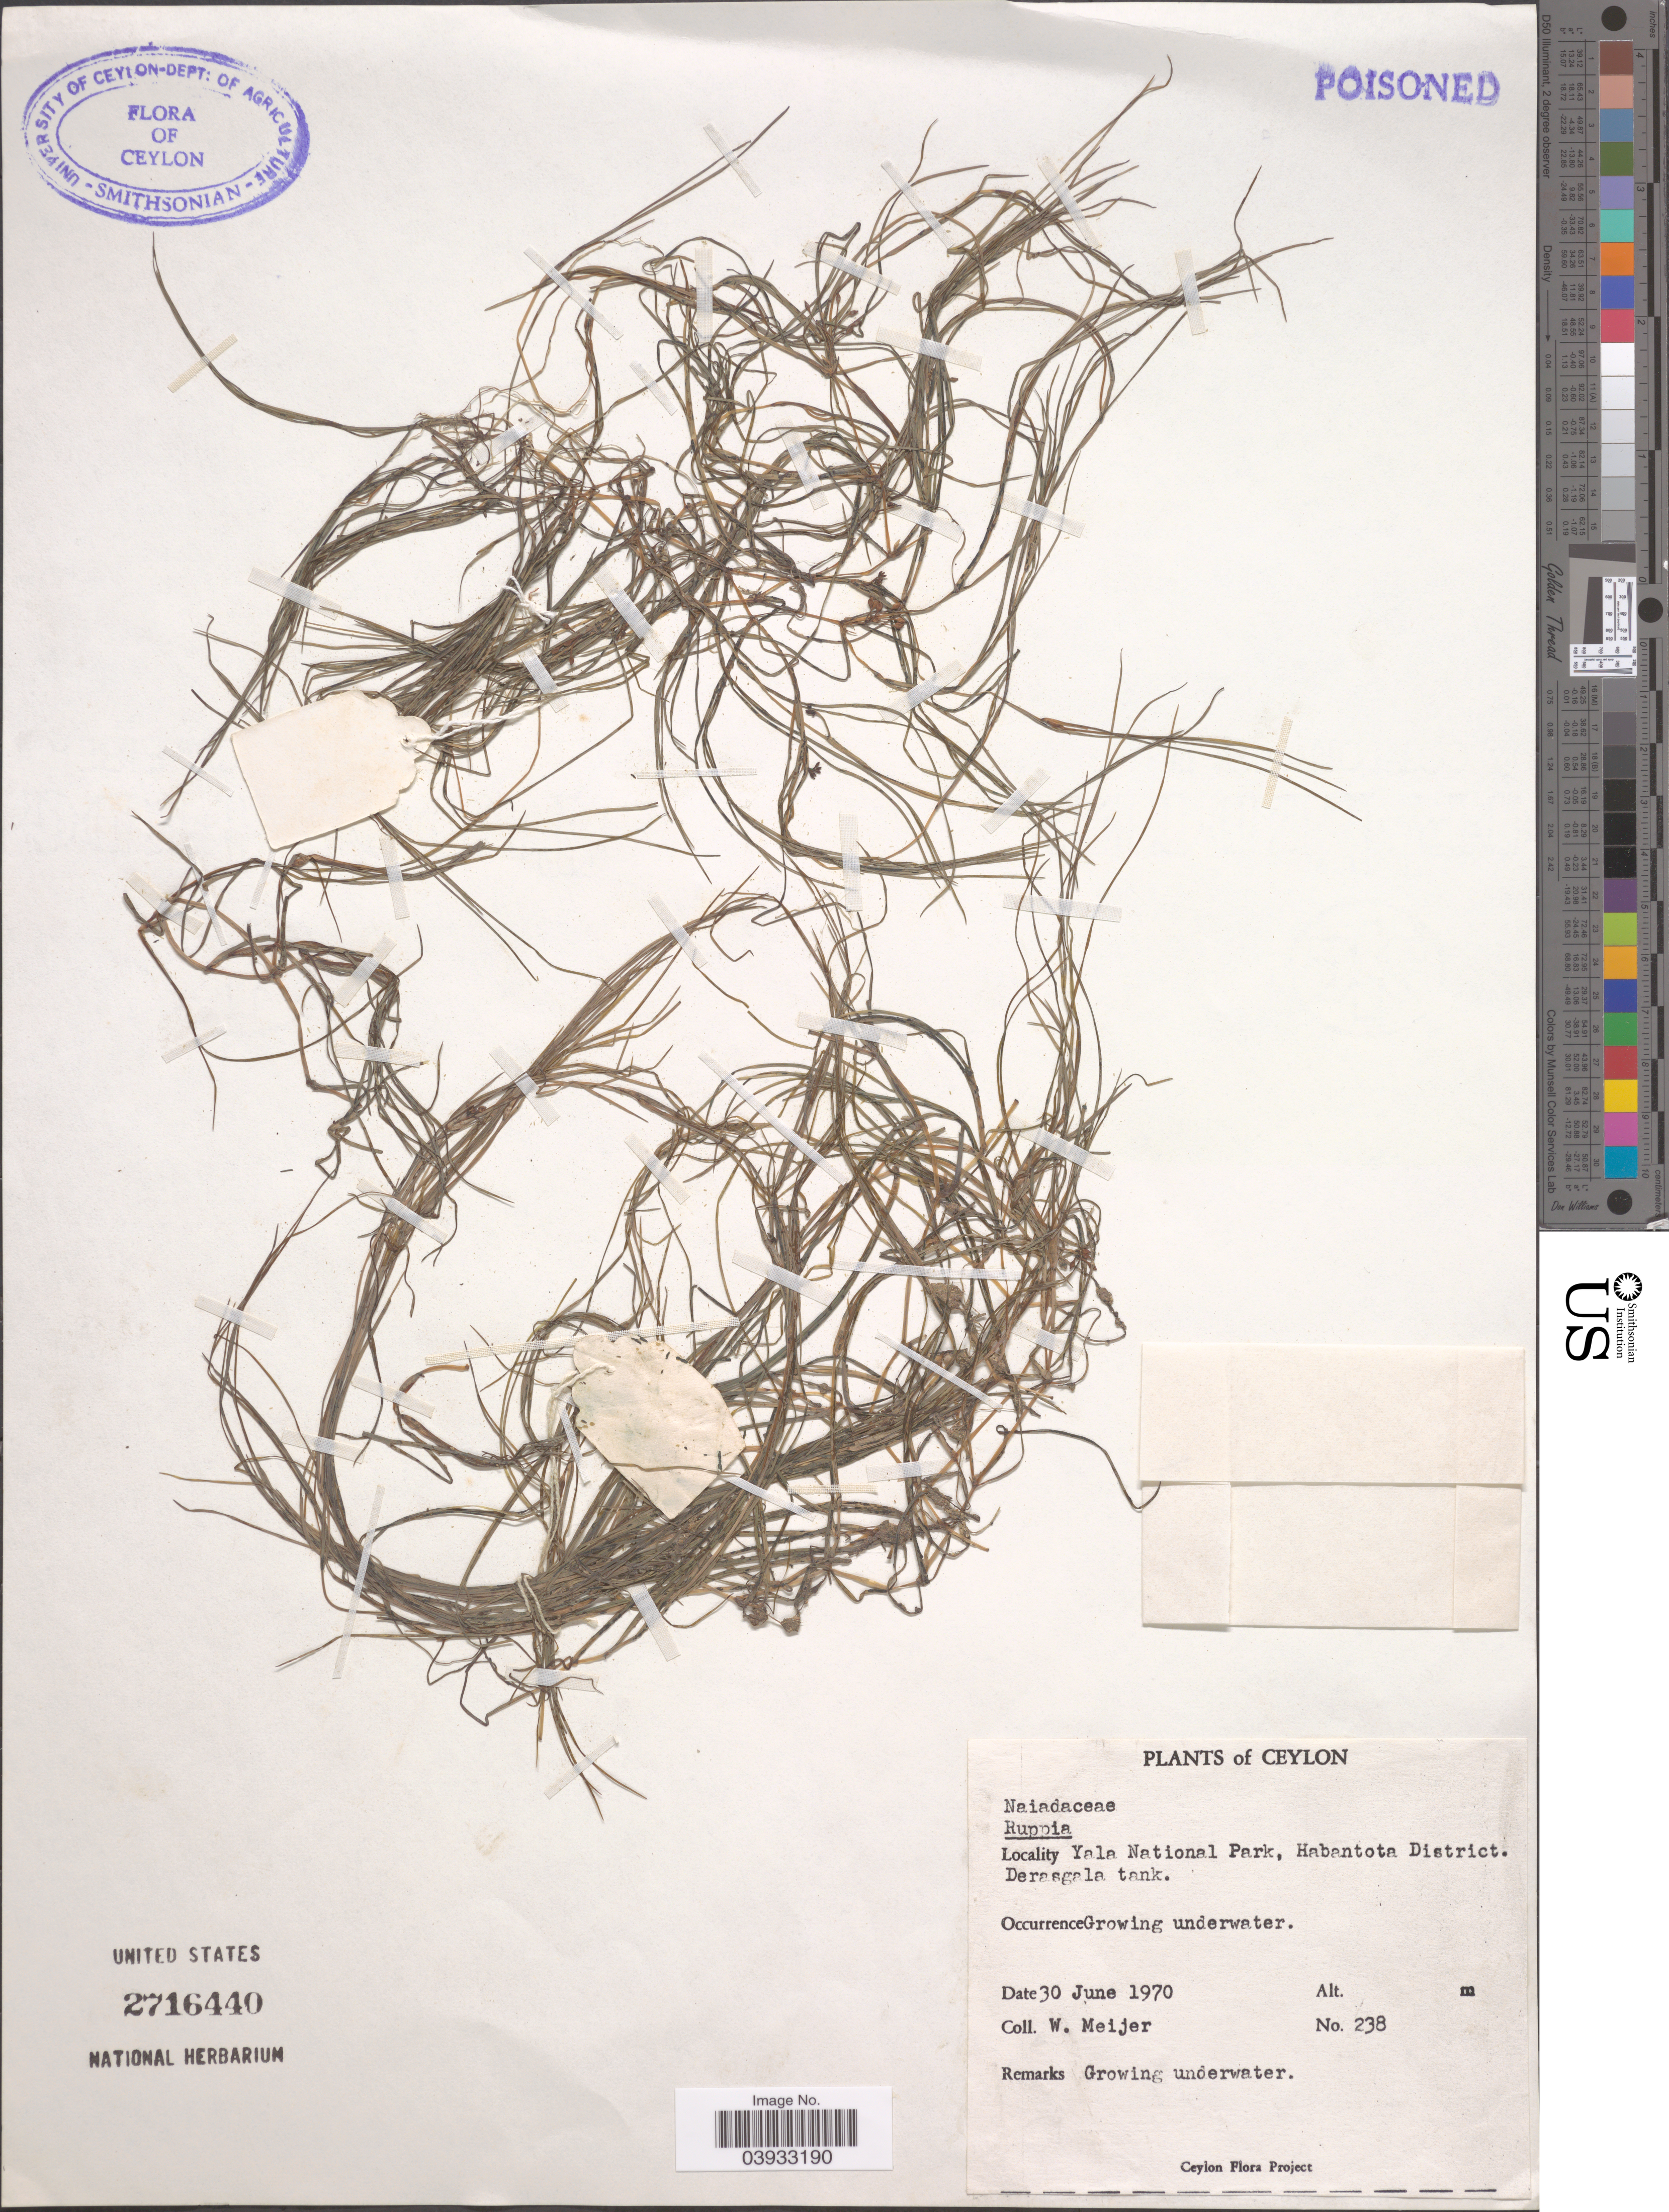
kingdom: Plantae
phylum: Tracheophyta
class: Liliopsida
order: Alismatales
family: Ruppiaceae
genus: Ruppia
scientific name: Ruppia maritima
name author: L.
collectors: W. Meijer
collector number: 238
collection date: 1970-06-30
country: Sri Lanka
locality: Ceylon. Yala National Park, Habantota District. Derasgala tank.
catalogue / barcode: US 2716440